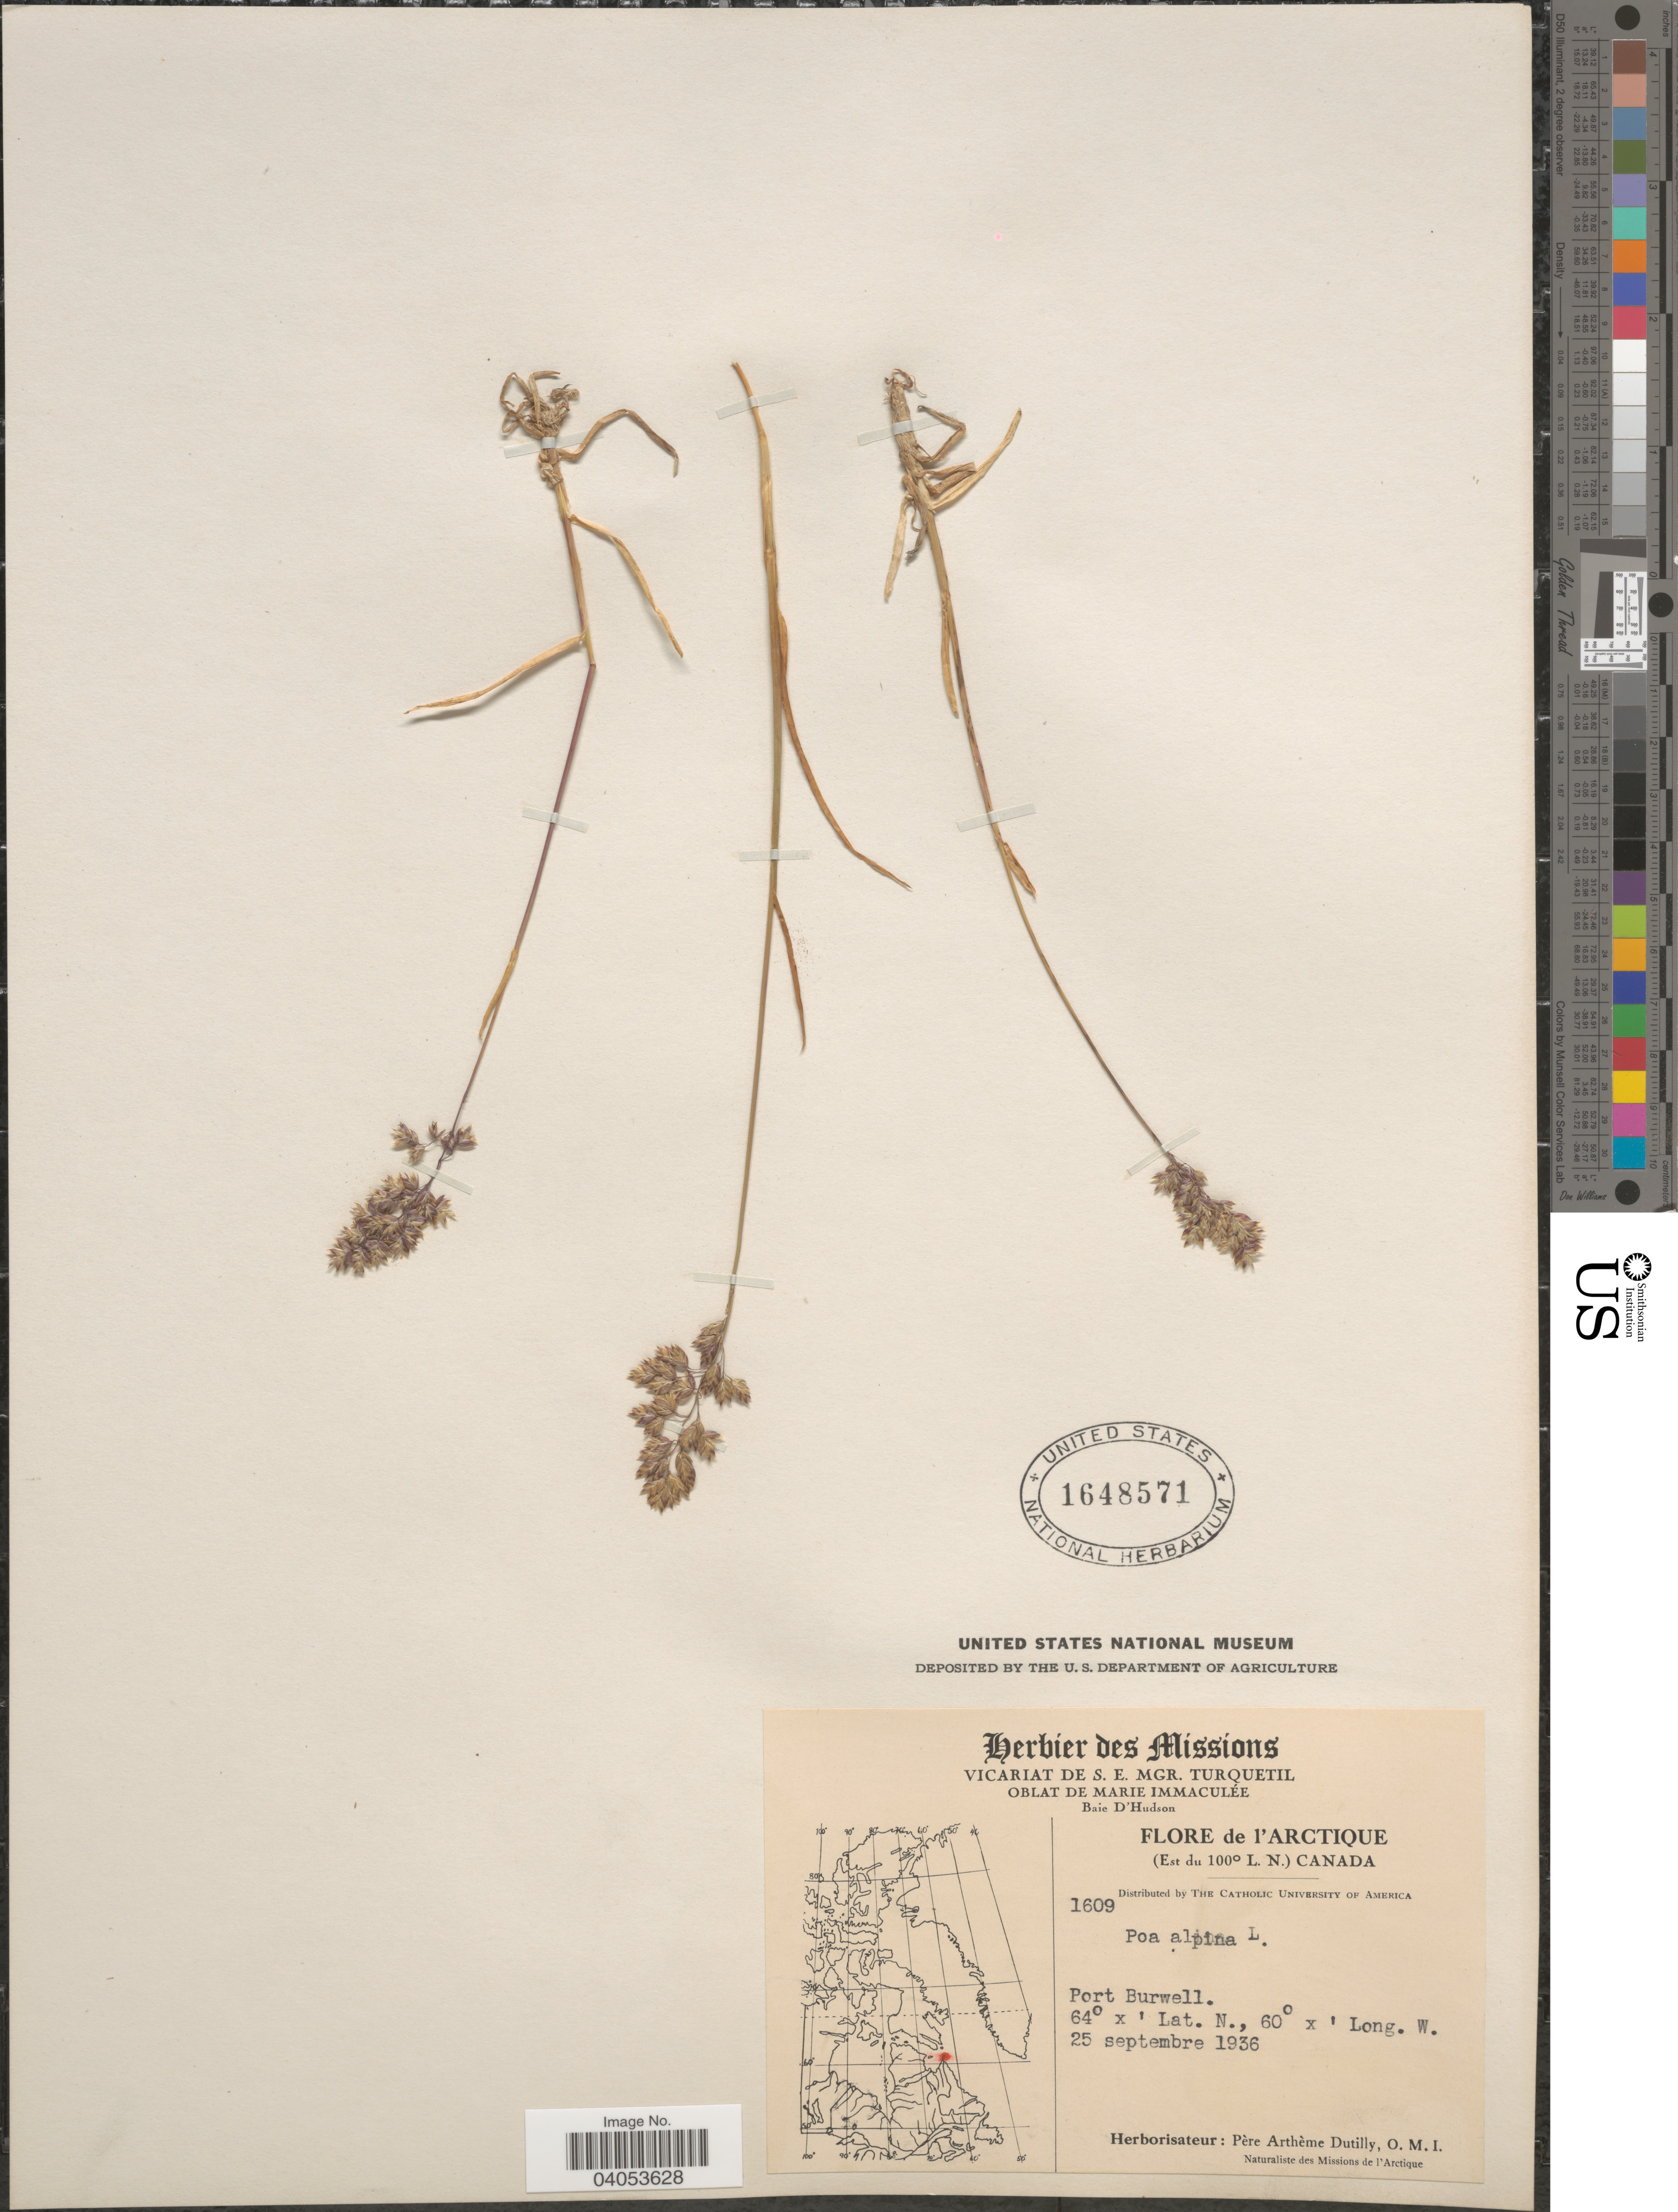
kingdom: Plantae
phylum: Tracheophyta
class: Liliopsida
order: Poales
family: Poaceae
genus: Poa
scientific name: Poa alpina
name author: L.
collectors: P. Dutilly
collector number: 1609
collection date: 1936-09-25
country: Canada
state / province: Ontario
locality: L'Arctique. (Est du 100° L. N.). Port Burwell.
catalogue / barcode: US 1648571